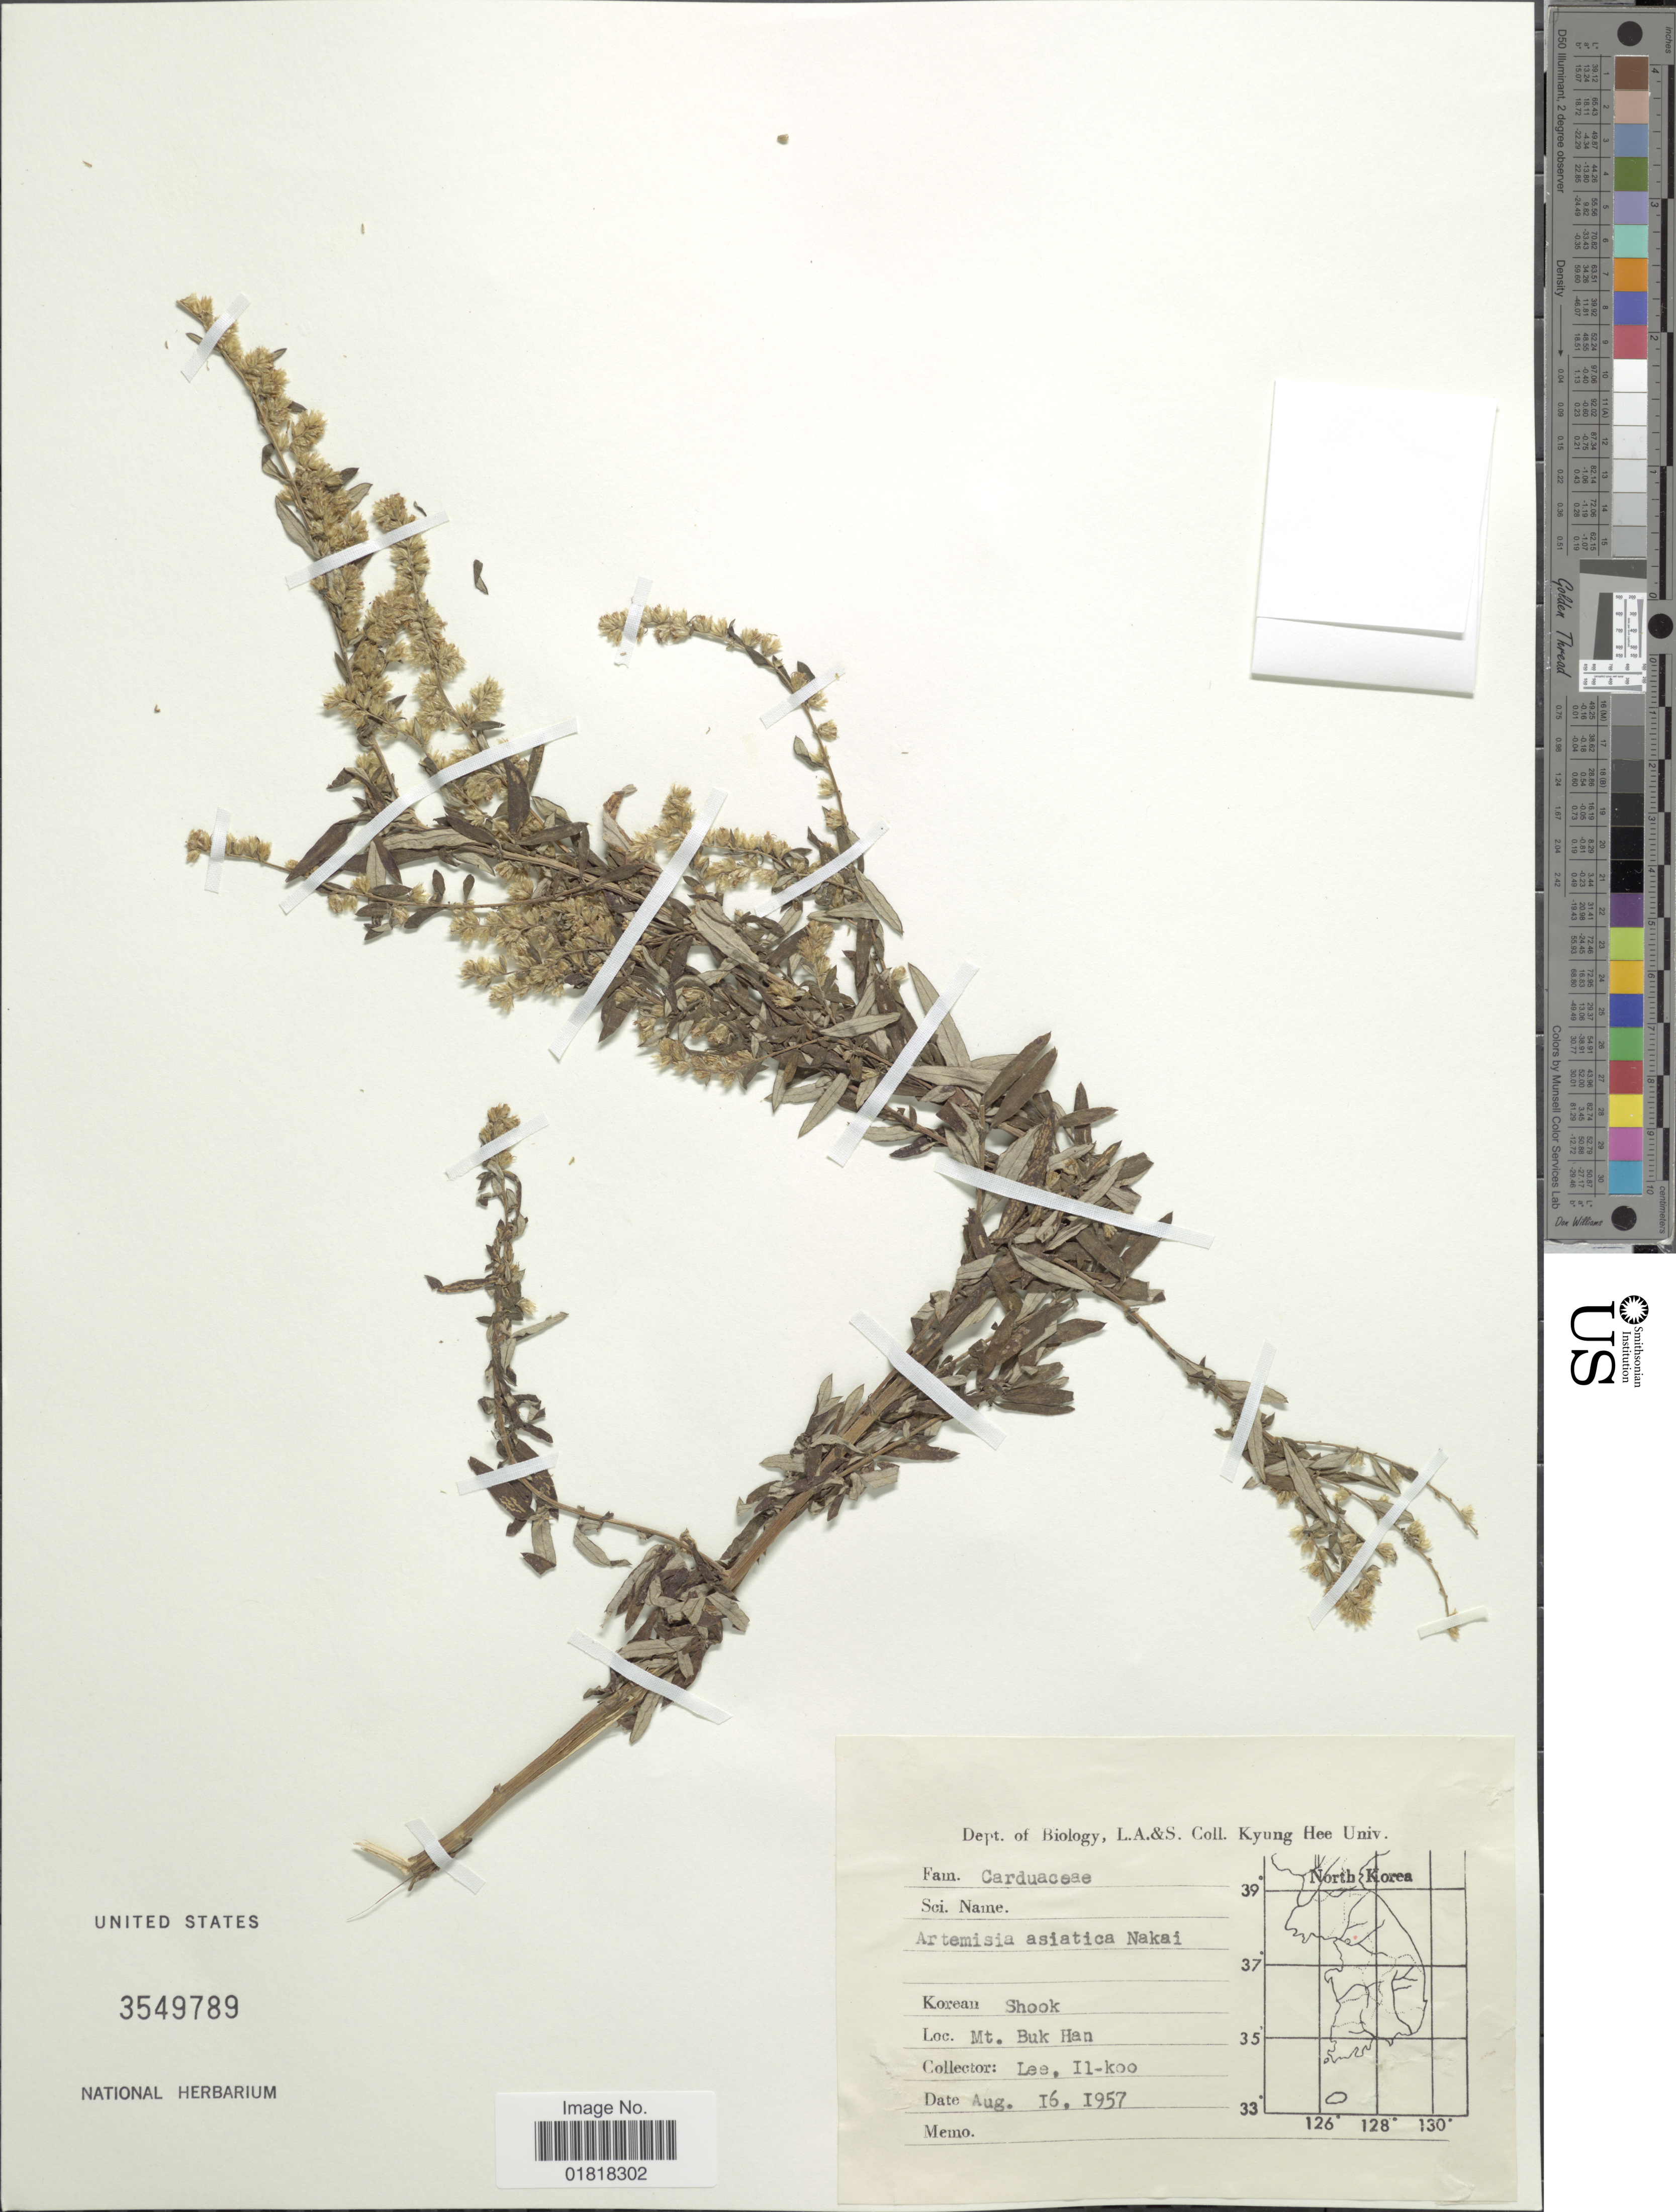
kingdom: Plantae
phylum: Tracheophyta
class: Magnoliopsida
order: Asterales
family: Asteraceae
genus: Artemisia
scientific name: Artemisia asiatica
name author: Nakai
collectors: I. Lee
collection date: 1957-08-16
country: South Korea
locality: Shook, Mt. Buk Han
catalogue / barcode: US 3549789